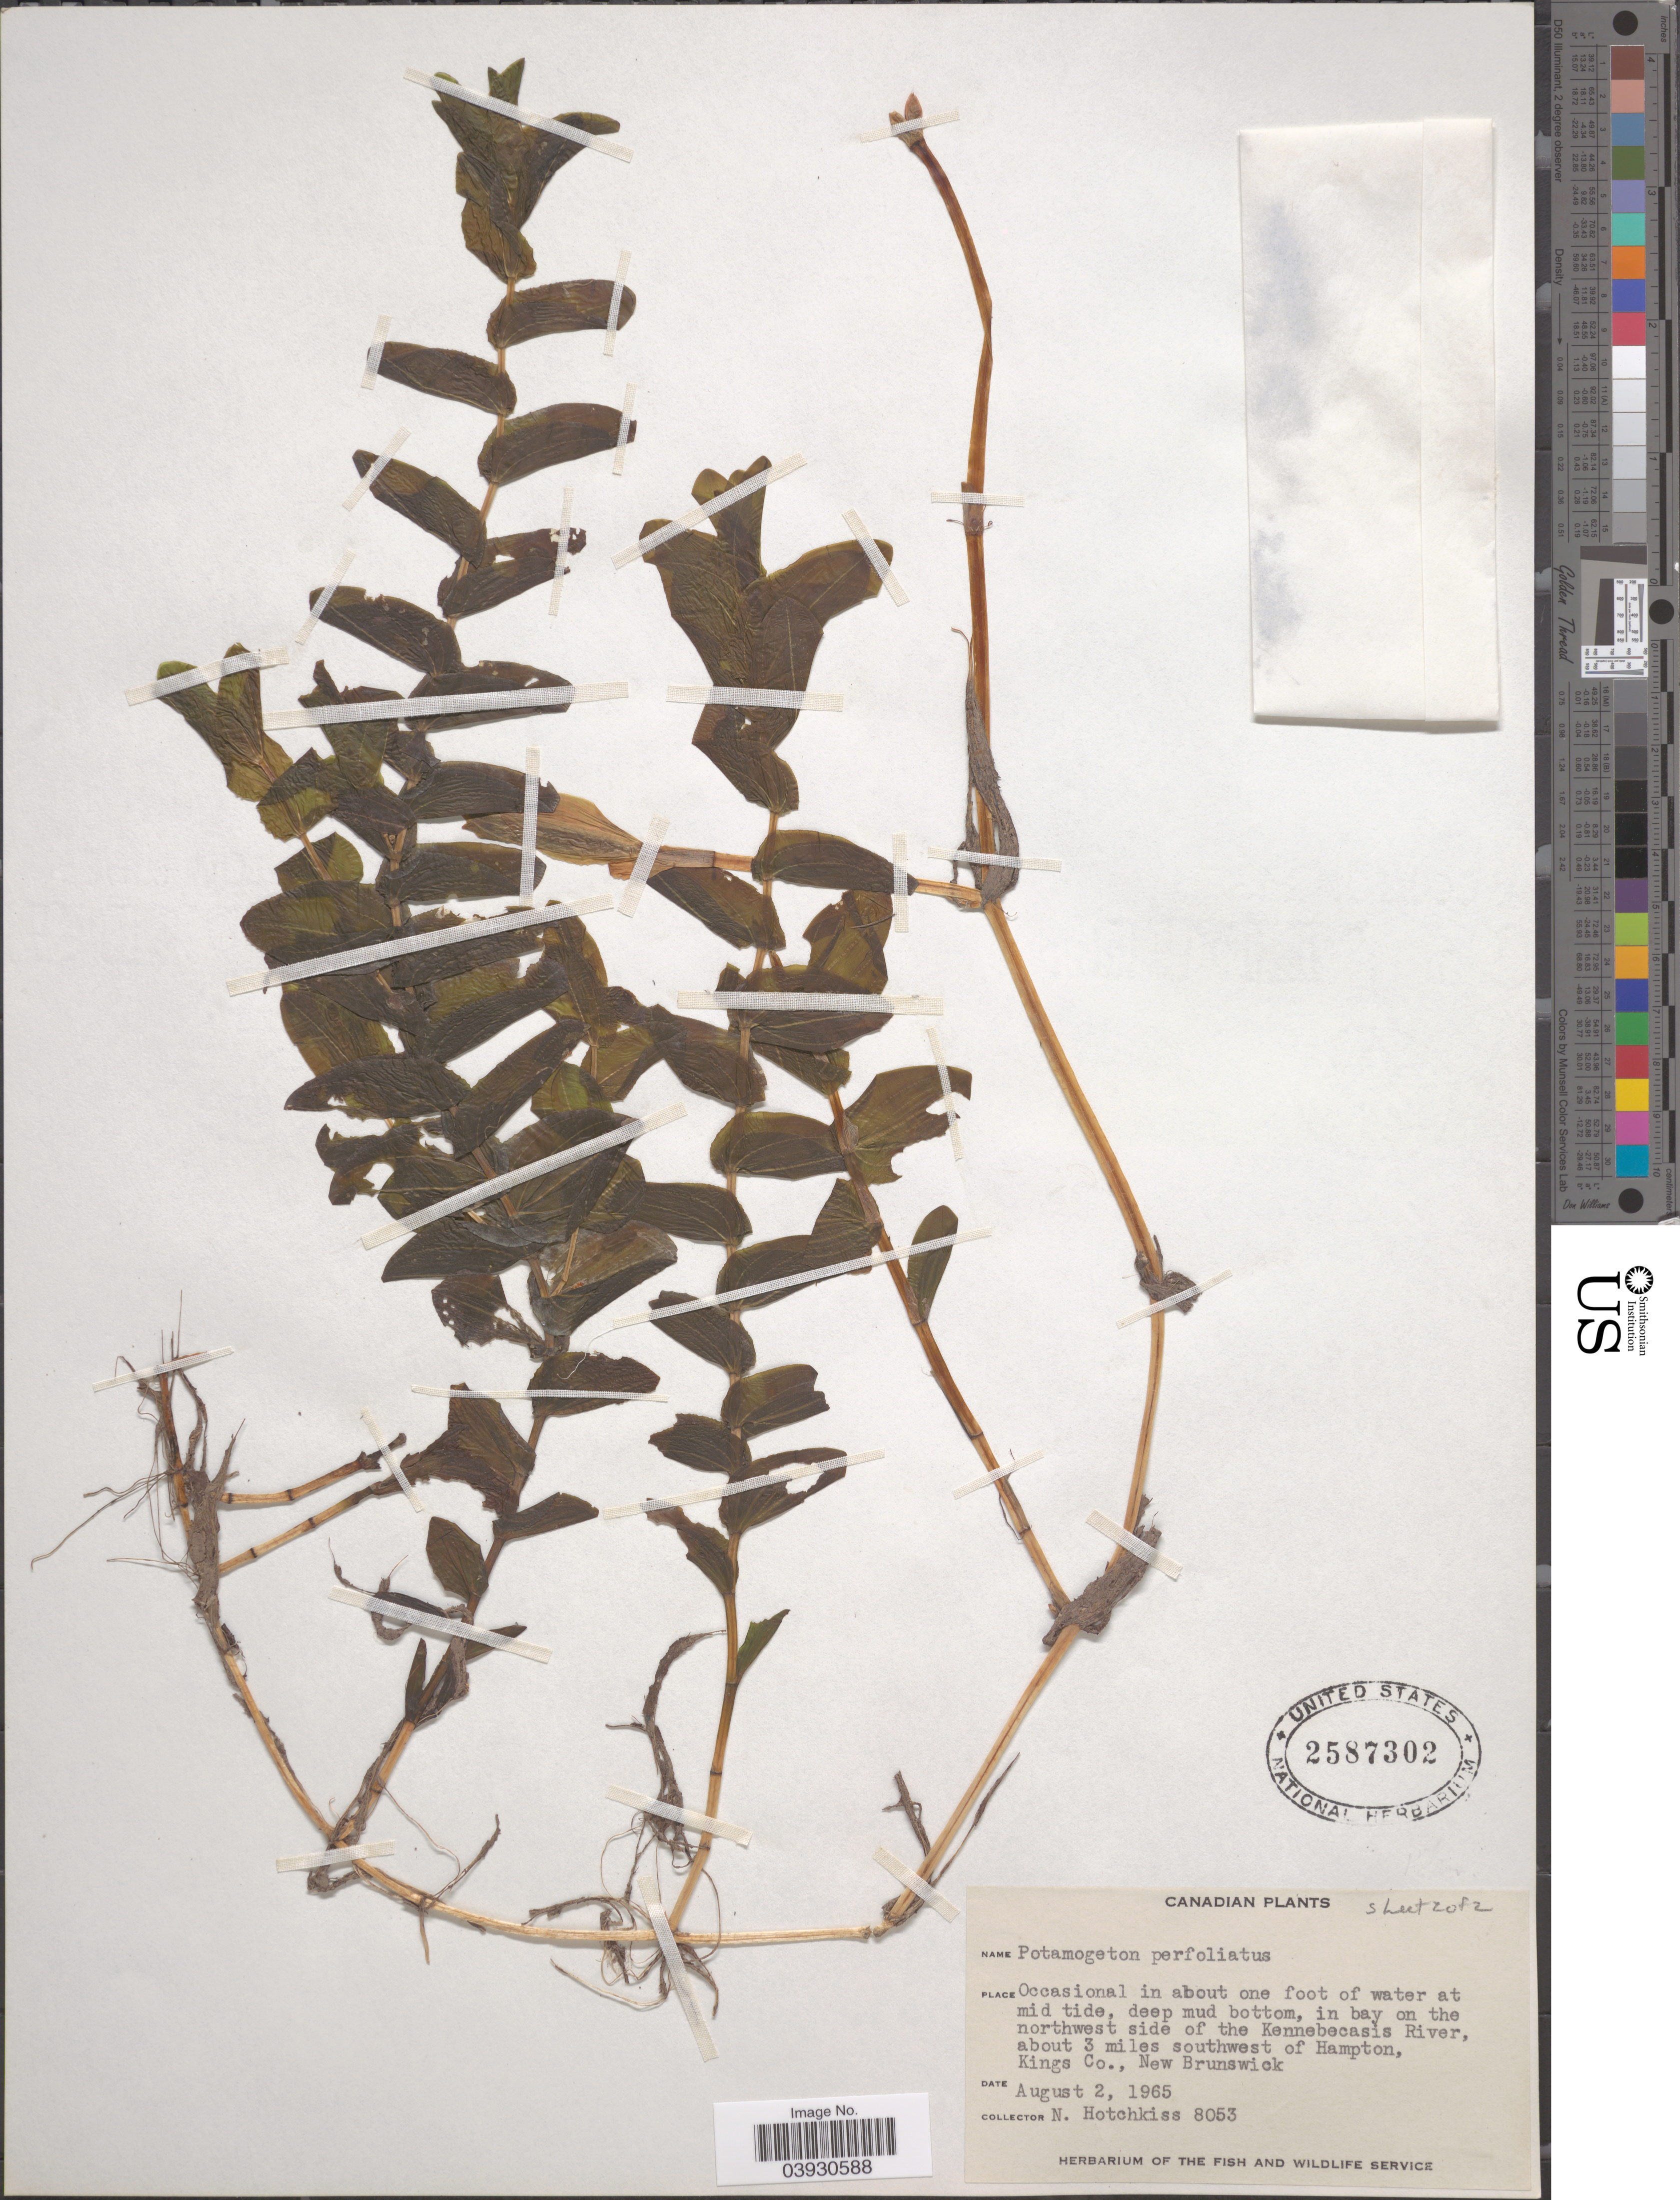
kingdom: Plantae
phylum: Tracheophyta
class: Liliopsida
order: Alismatales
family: Potamogetonaceae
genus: Potamogeton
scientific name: Potamogeton perfoliatus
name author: L.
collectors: N. Hotchkiss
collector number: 8053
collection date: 1965-08-02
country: Canada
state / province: New Brunswick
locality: In bay on the northwest side of the Kennebecasis River, about 3 miles southwest of Hampton, Kings Co.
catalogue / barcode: US 2587302